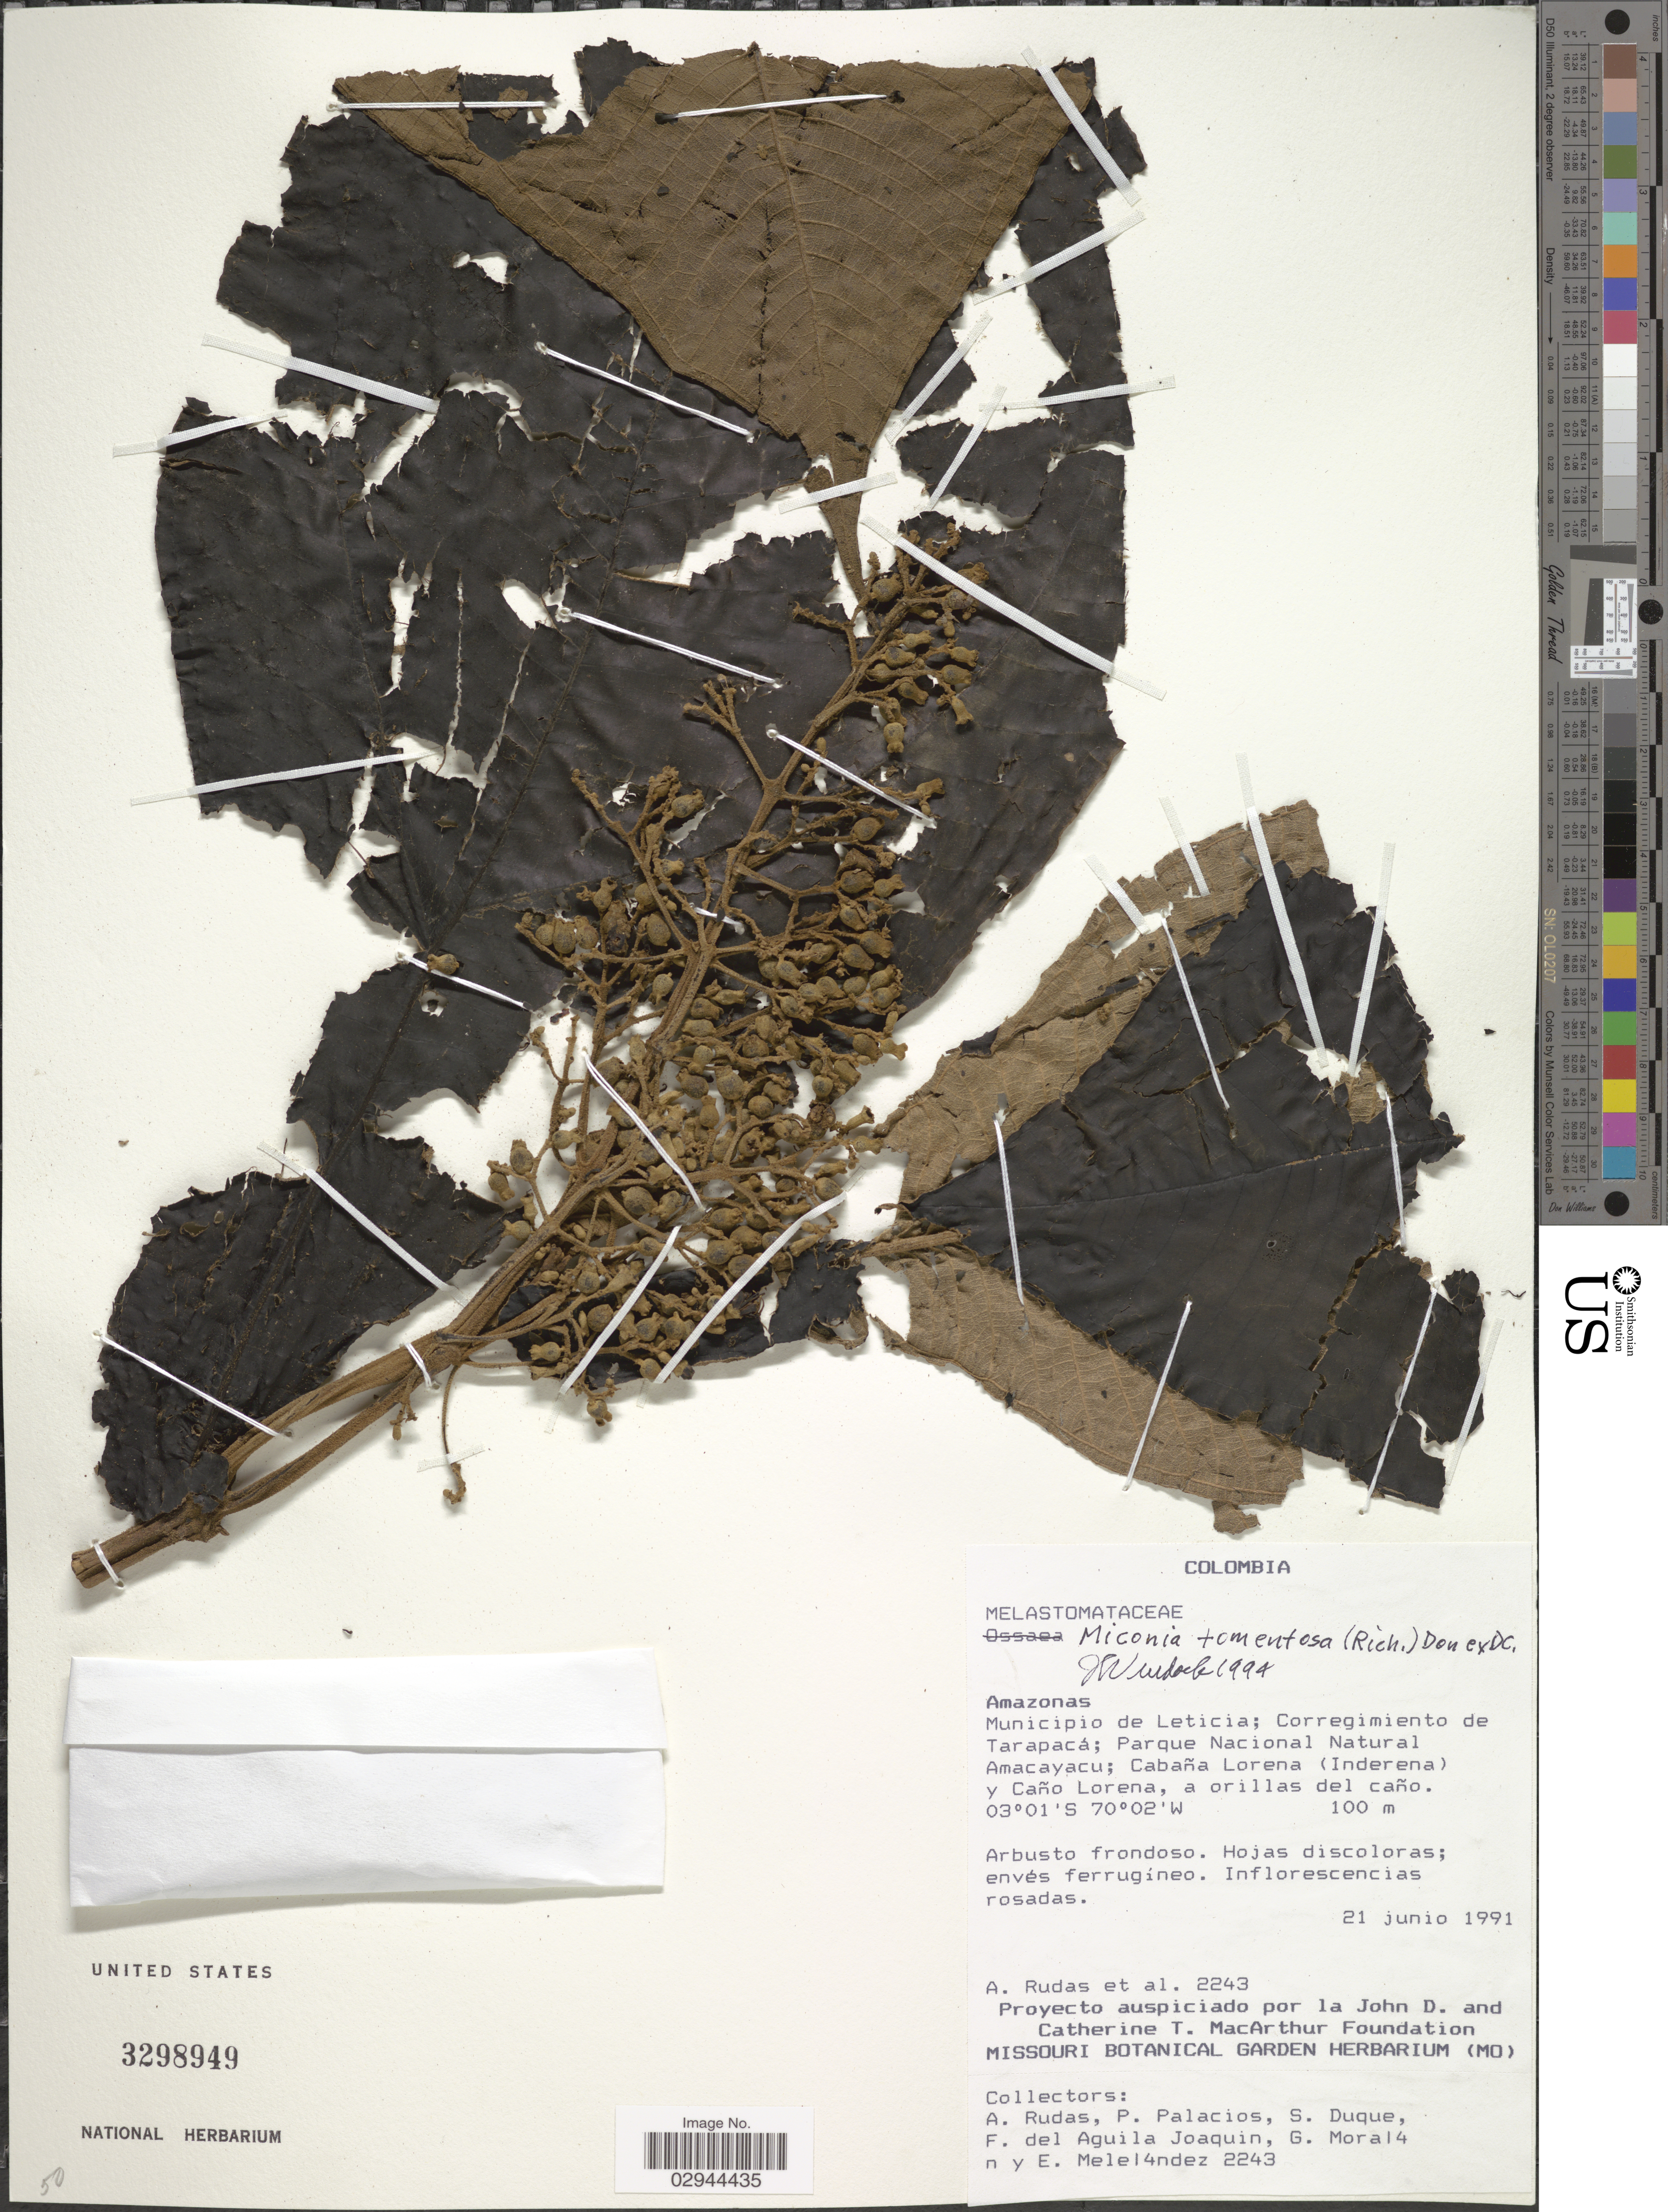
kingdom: Plantae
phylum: Tracheophyta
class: Magnoliopsida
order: Myrtales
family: Melastomataceae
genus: Miconia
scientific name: Miconia tomentosa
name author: (Rich.) D. Don ex DC.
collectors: A. Rudas, P. Palacios, S. Duque, F. Aguila Joaquin & et al.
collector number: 2243/14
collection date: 1991-06-21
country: Colombia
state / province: Amazônas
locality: Municipio de Leticia; Corregimiento de Tarapacá; Parque Nacional Natural Amacayacu; Cabaña Lorena (Inderena) y Caño Lorena, a orillas del caño.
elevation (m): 100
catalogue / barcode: US 3298949